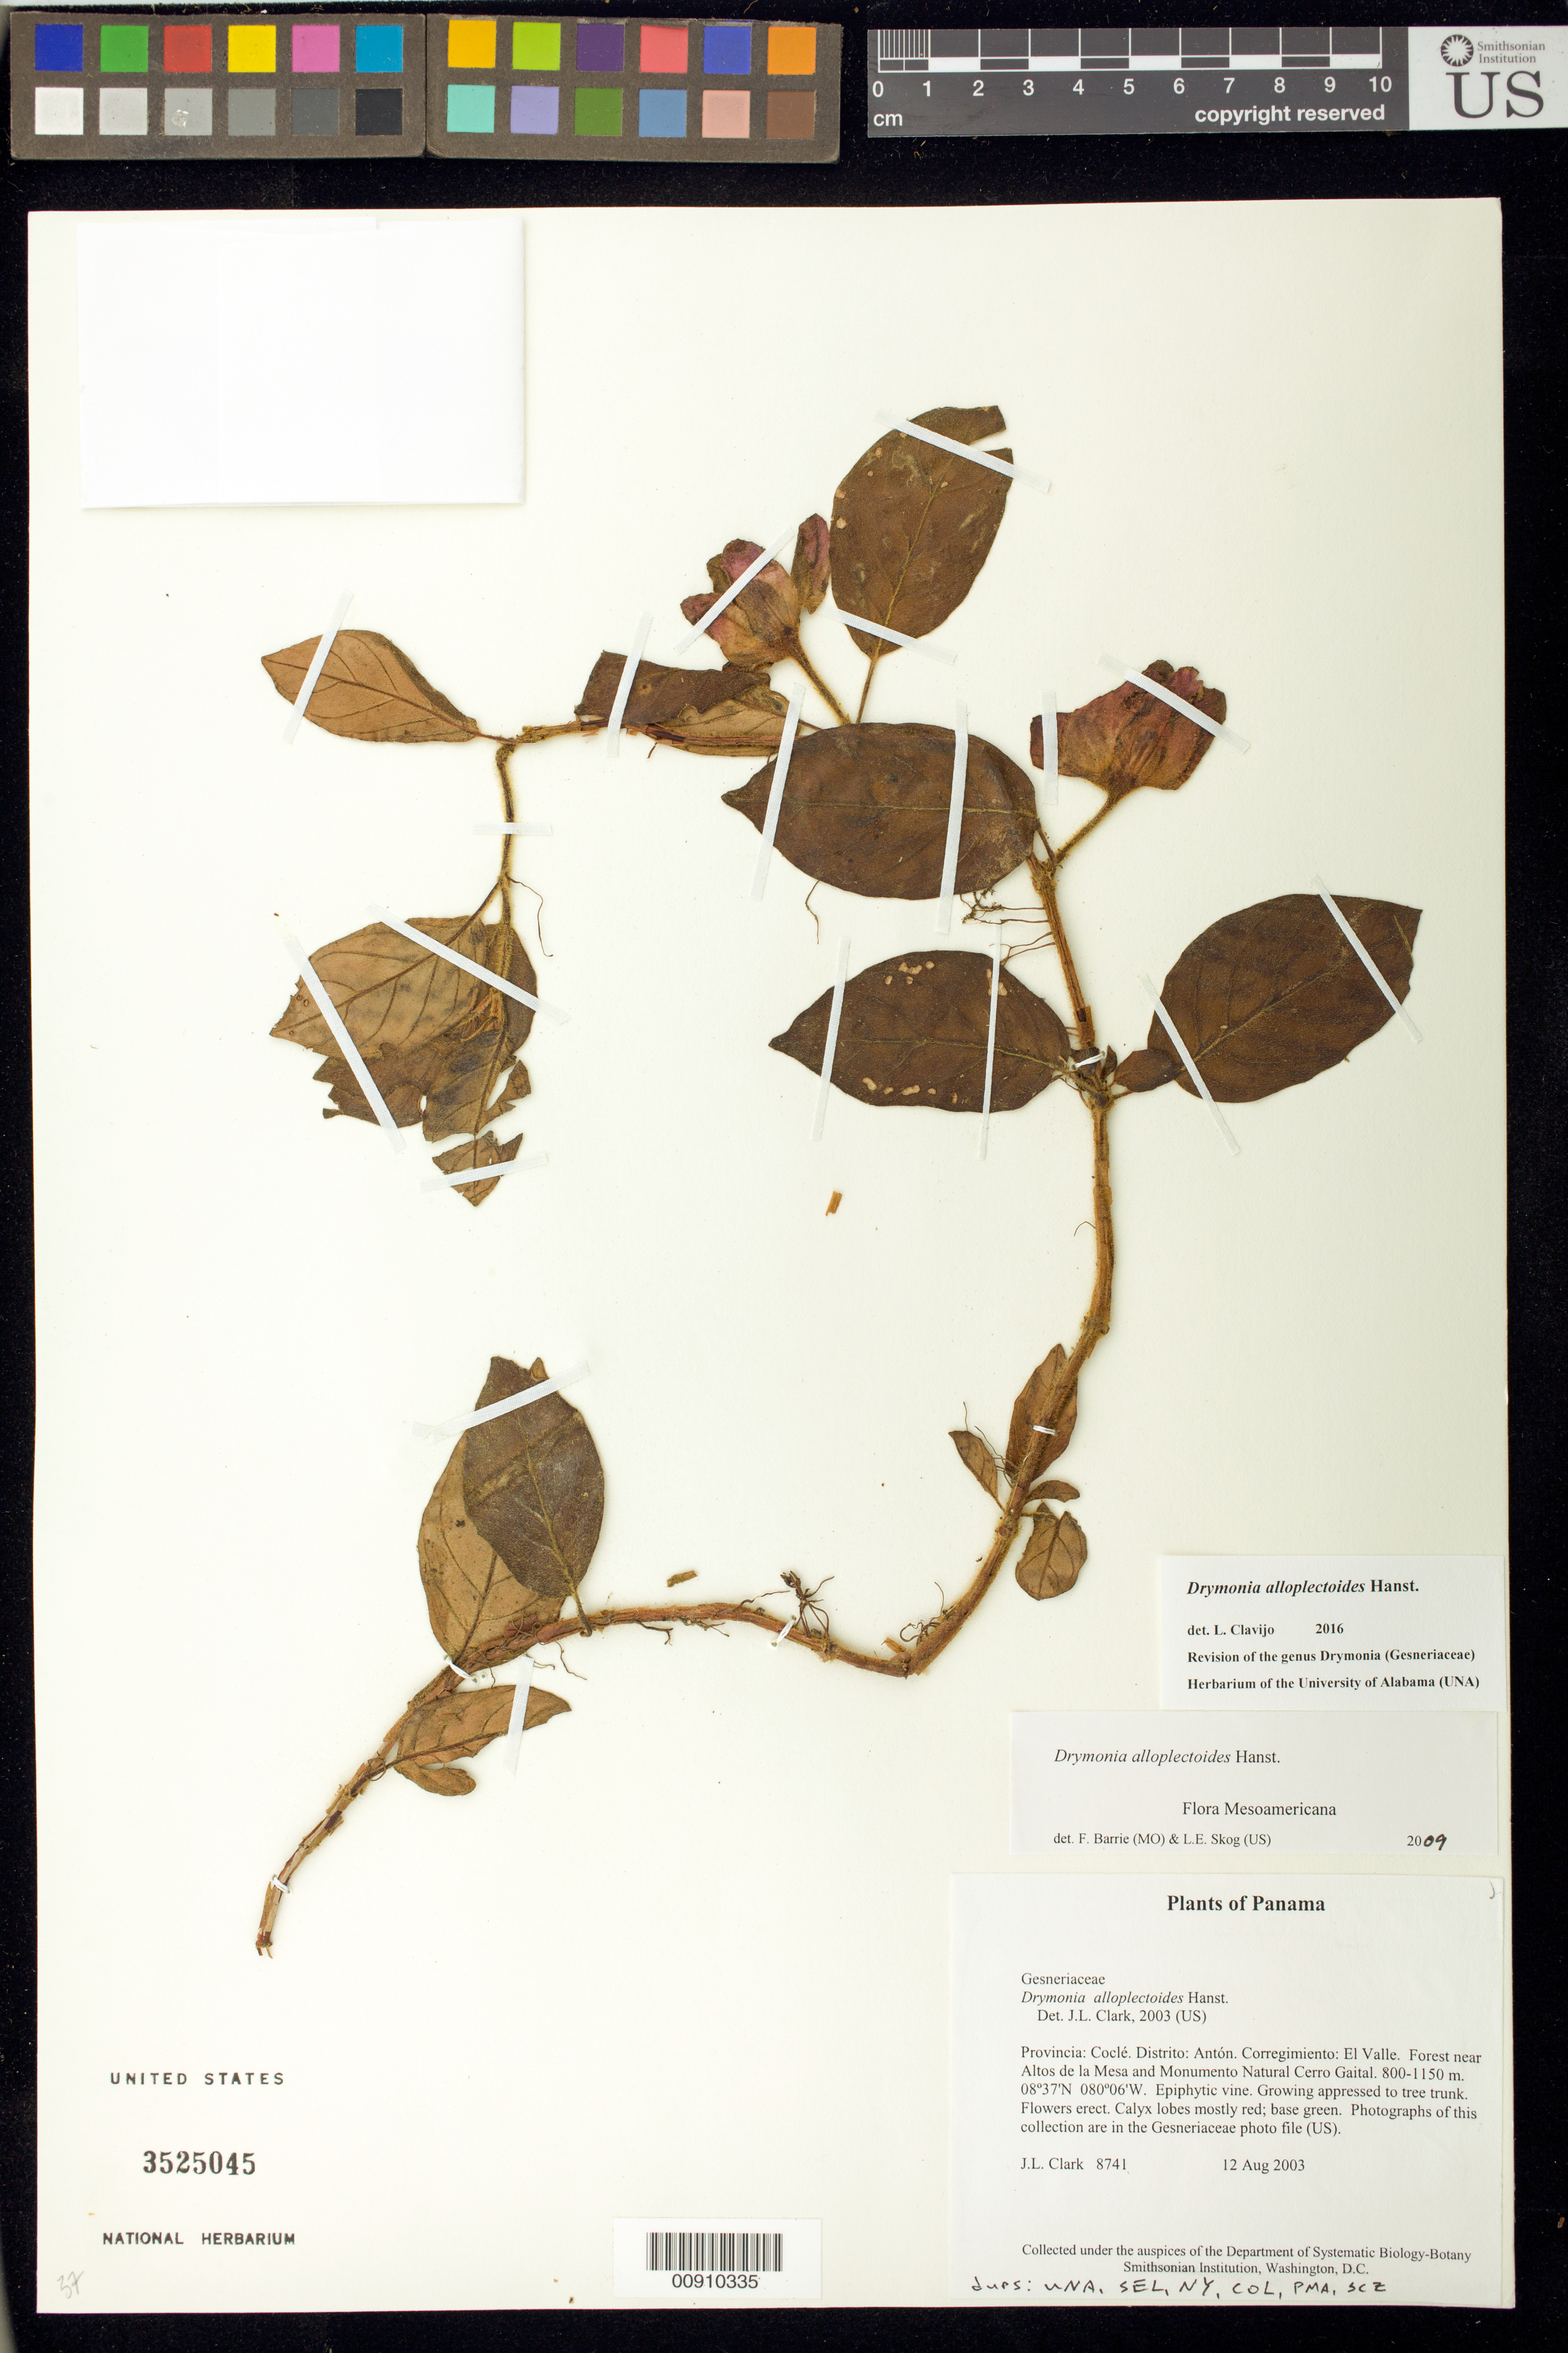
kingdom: Plantae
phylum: Tracheophyta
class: Magnoliopsida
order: Lamiales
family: Gesneriaceae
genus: Drymonia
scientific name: Drymonia alloplectoides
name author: Hanst.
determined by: Clark, J. L., (SEL), The Marie Selby Botanical Garden (UNITED STATES)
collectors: J. L. Clark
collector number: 8741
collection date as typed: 12 Aug 2003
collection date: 2003-08-12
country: Panama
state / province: Coclé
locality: Antón. Corregimiento: El Valle. Forest near Altos de la Mesa and Monumento Natural Cerro Gaital.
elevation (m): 800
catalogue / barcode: US 3525045